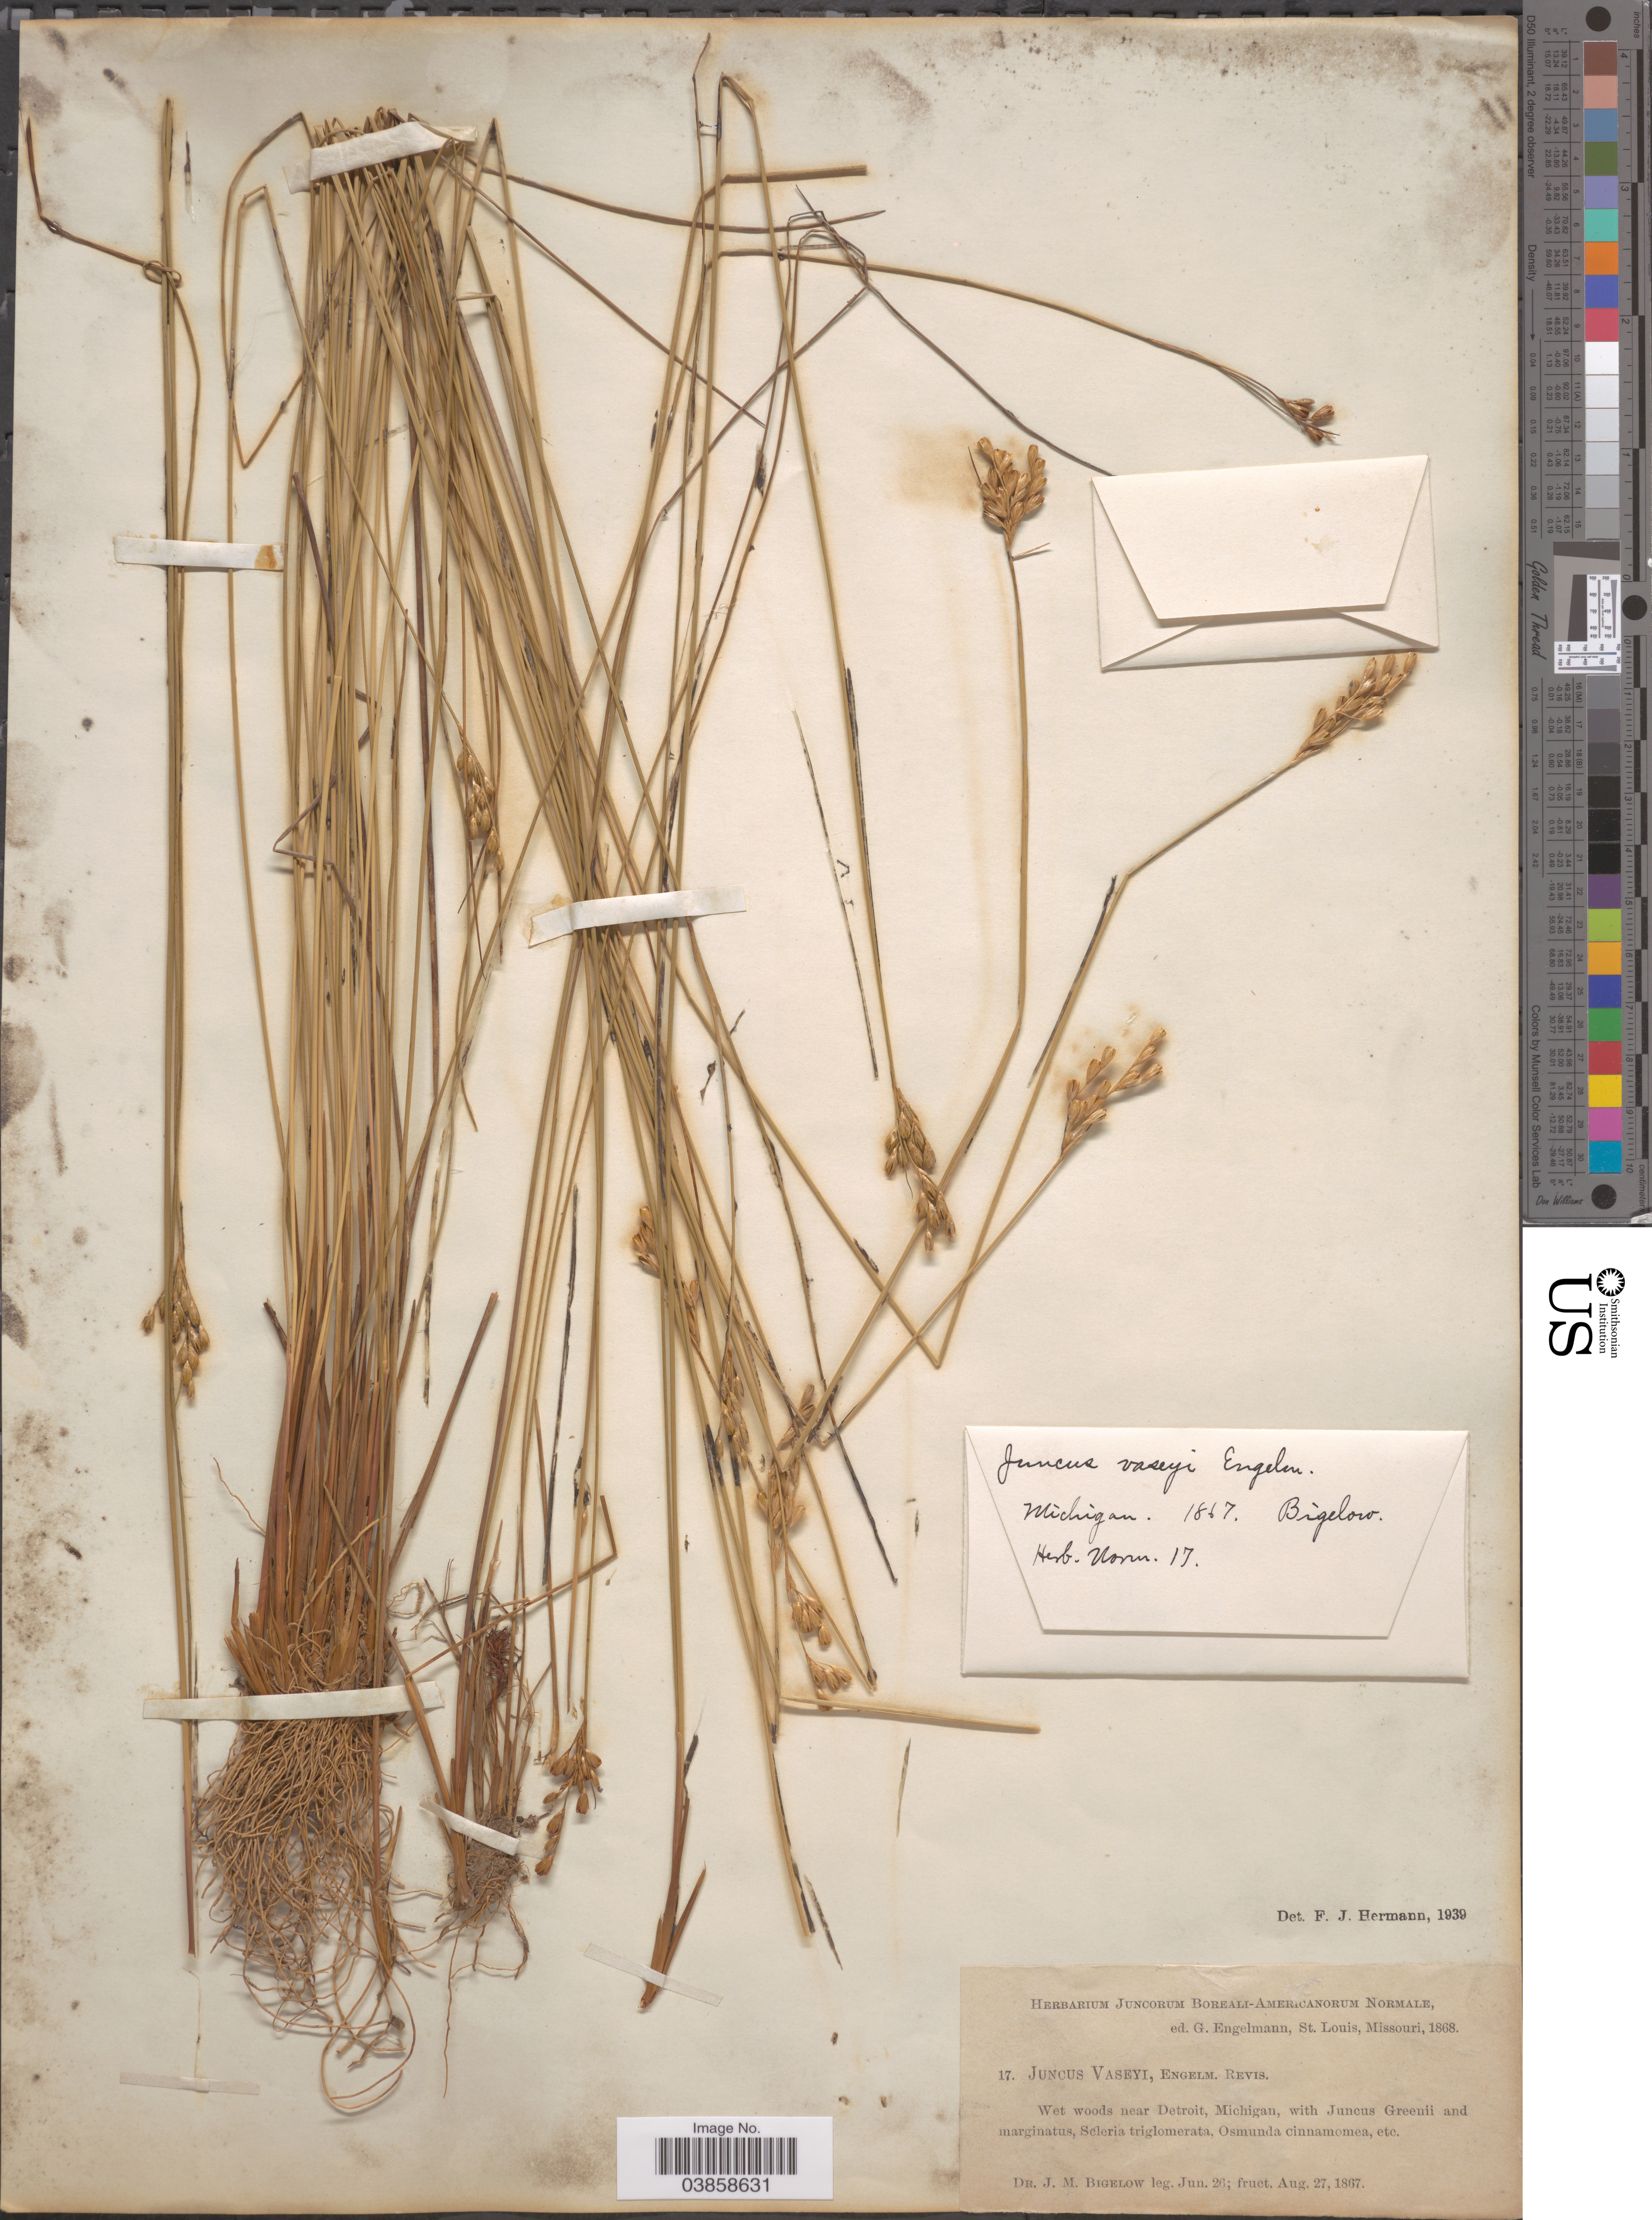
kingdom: Plantae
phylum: Tracheophyta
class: Liliopsida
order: Poales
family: Juncaceae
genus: Juncus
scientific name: Juncus vaseyi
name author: Engelm.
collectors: J. M. Bigelow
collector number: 17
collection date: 1867-06-26/1867-08-27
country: United States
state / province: Michigan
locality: Wet woods near Detroit.